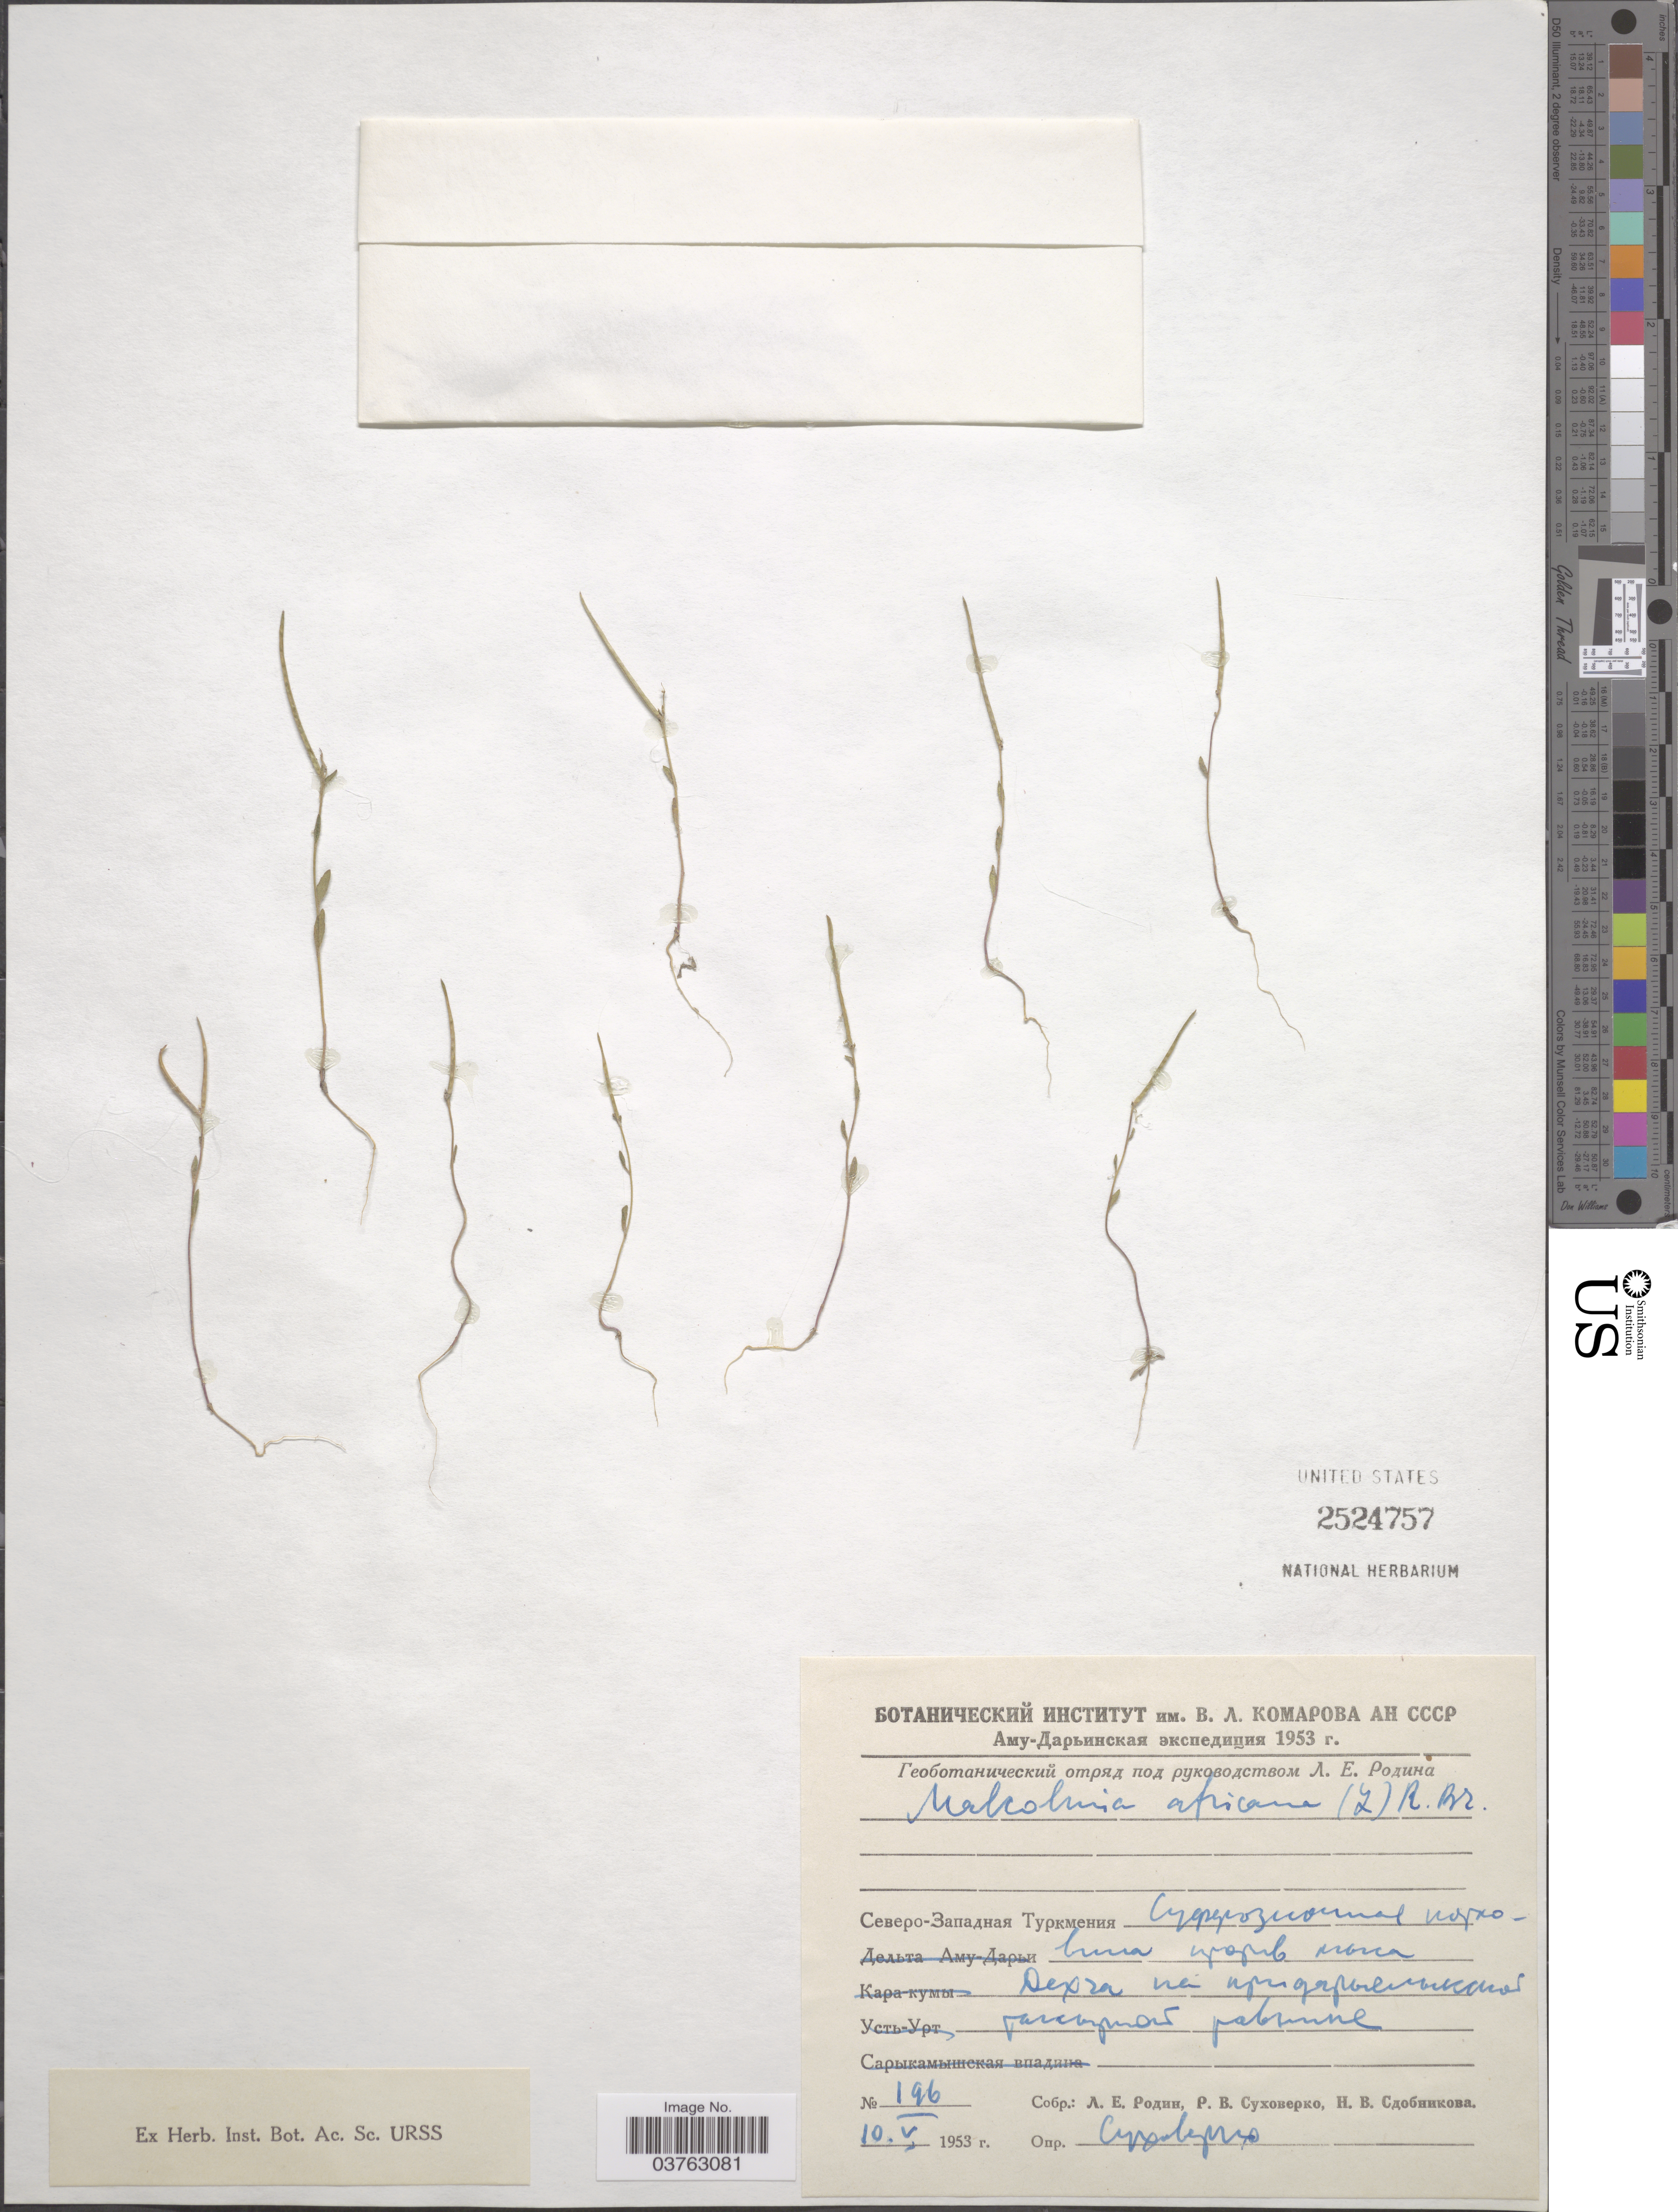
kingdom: Plantae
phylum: Tracheophyta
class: Magnoliopsida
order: Brassicales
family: Brassicaceae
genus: Malcolmia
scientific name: Malcolmia africana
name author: (L.) W.T. Aiton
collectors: L. Rodin, R. Sukhoverko & N. Sdobnikova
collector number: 196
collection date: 1953-05-10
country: Turkmenistan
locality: opposite of Cape Dekhg.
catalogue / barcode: US 2524757